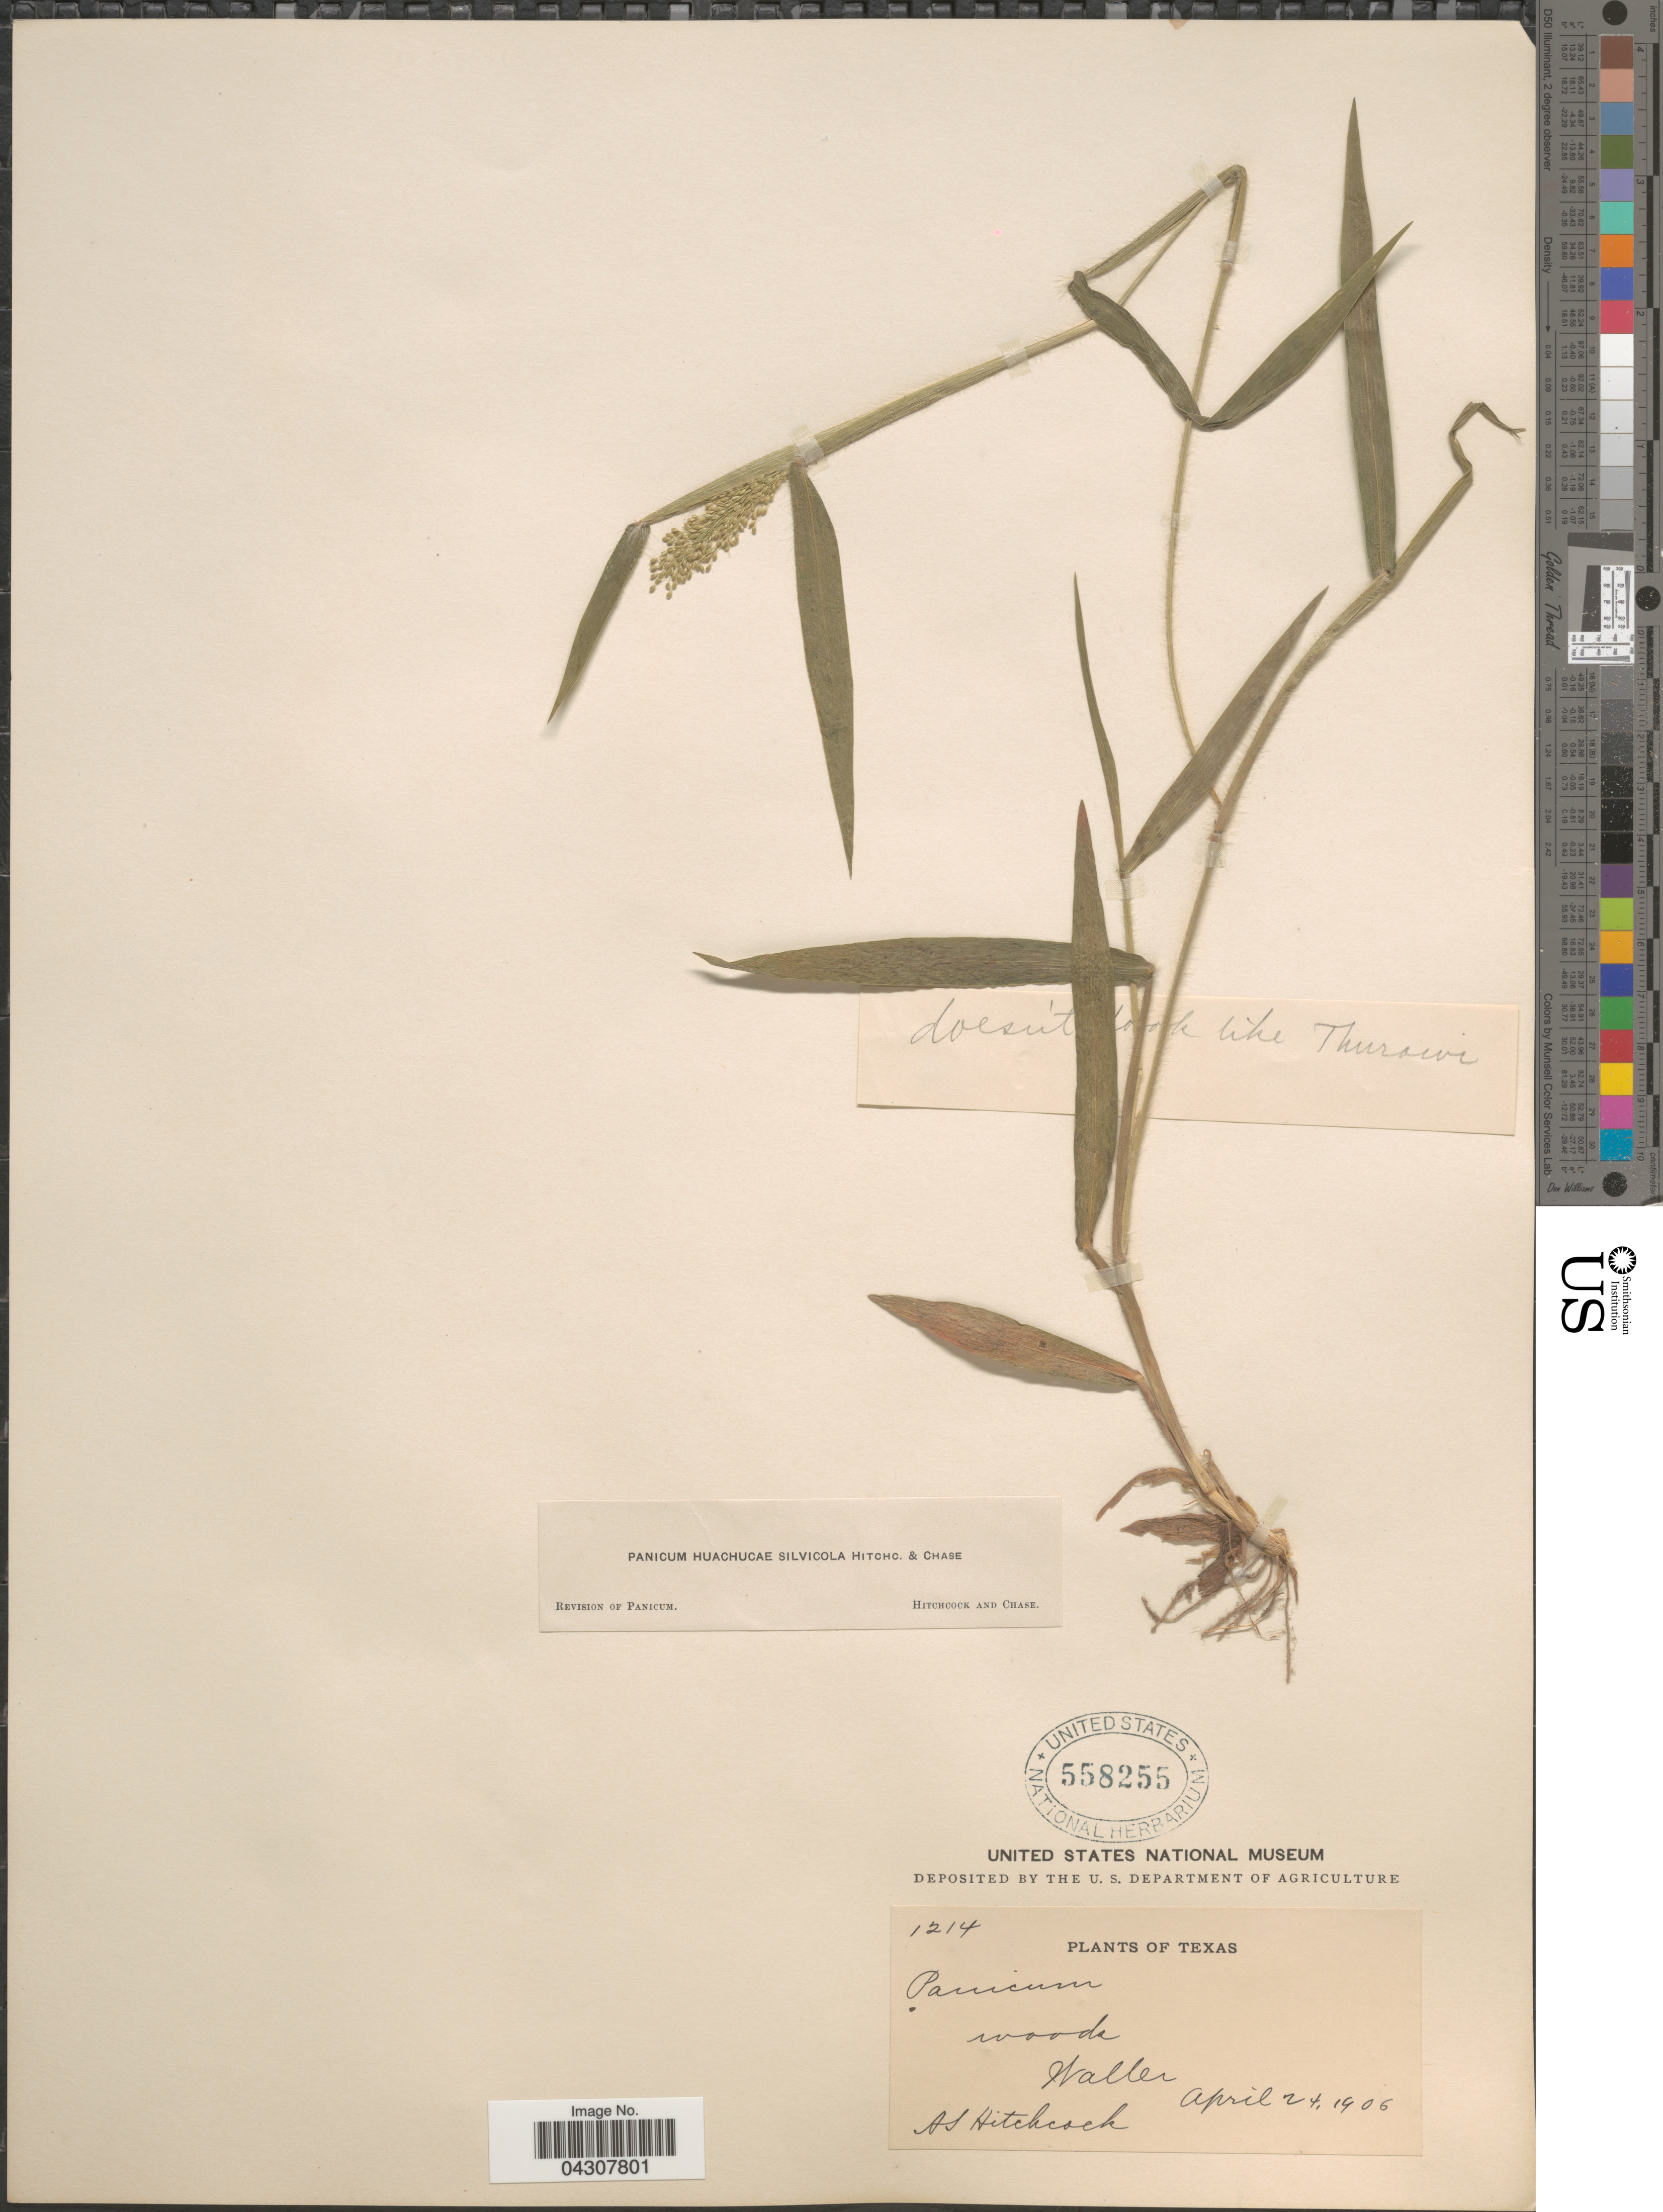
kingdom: Plantae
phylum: Tracheophyta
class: Liliopsida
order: Poales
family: Poaceae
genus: Dichanthelium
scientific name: Dichanthelium acuminatum var. acuminatum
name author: (Sw.) Gould & C.A. Clark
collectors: A. S. Hitchcock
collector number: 1214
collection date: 1906-04-24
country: United States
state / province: Texas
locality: Waller.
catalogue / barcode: US 558255